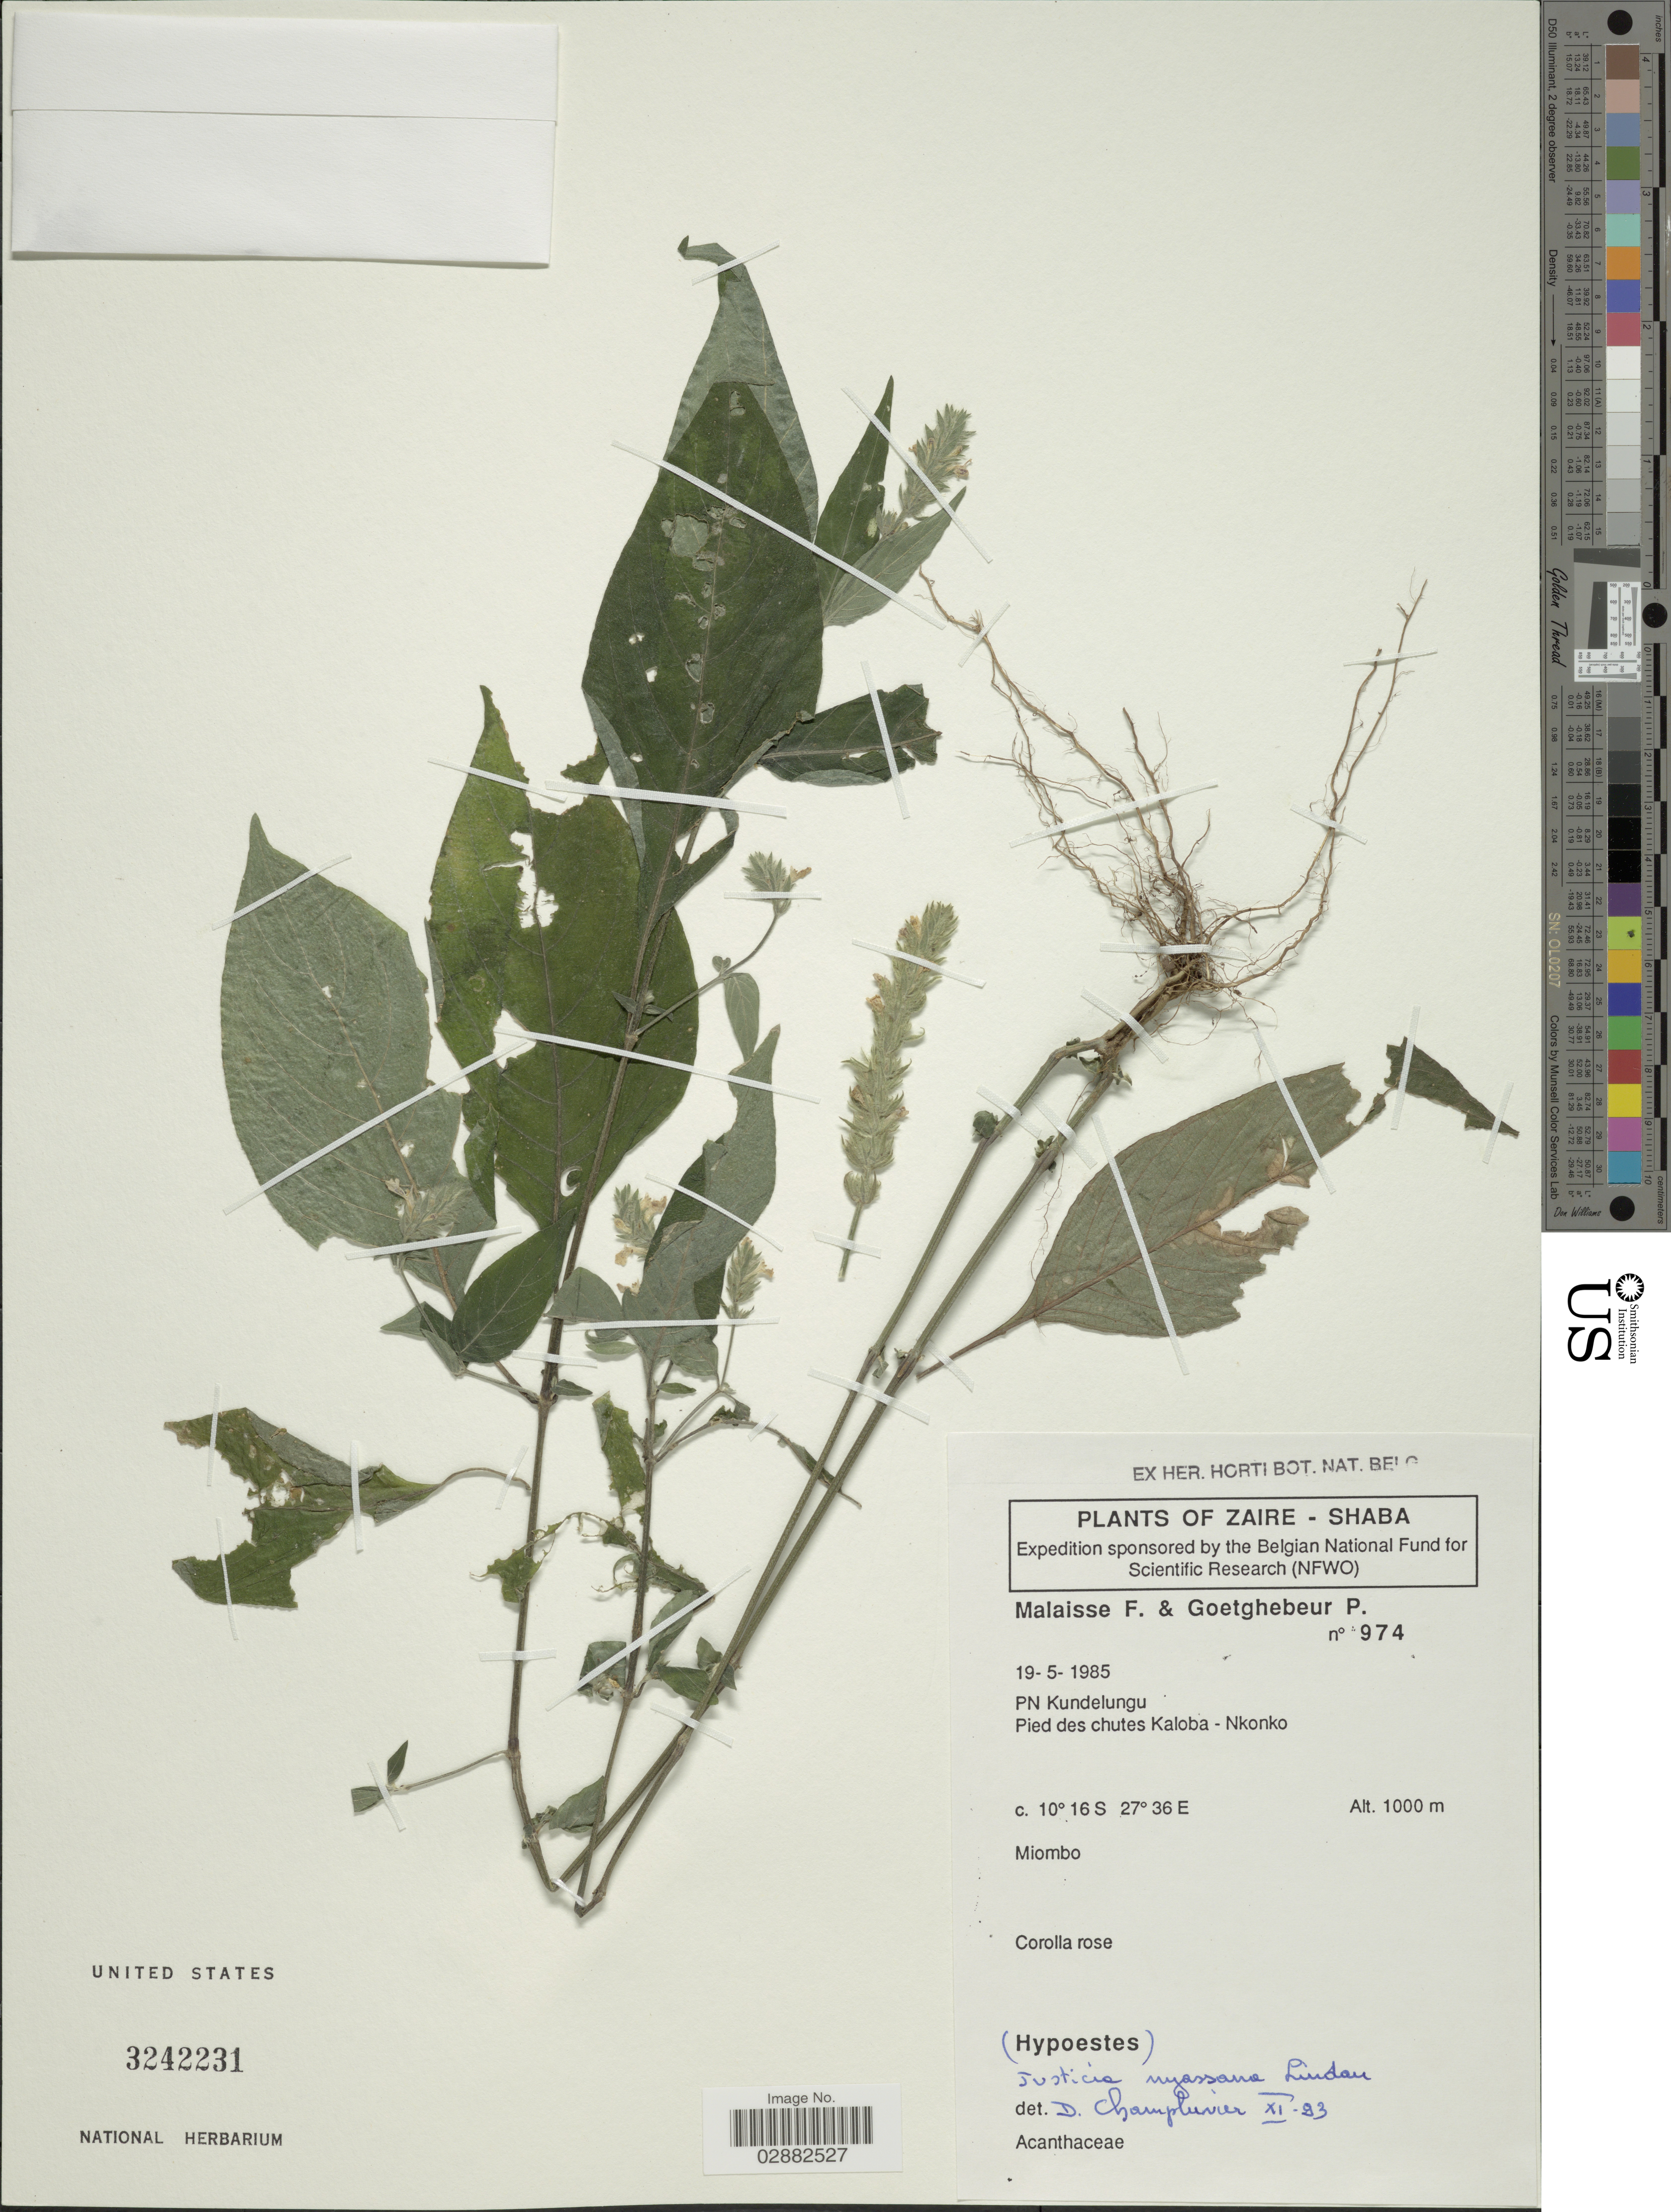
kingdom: Plantae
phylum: Tracheophyta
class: Magnoliopsida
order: Lamiales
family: Acanthaceae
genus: Justicia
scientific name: Justicia nyassae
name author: Lindau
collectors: F. Malaisse & P. Goetghebeur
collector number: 974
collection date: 1985-05-19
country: Angola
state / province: Zaire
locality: Zaire - Shaba, PN Kundelungu, Pied des chutes Kaloba - Nkonko, Miombo.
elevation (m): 1000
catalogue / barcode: US 3242231